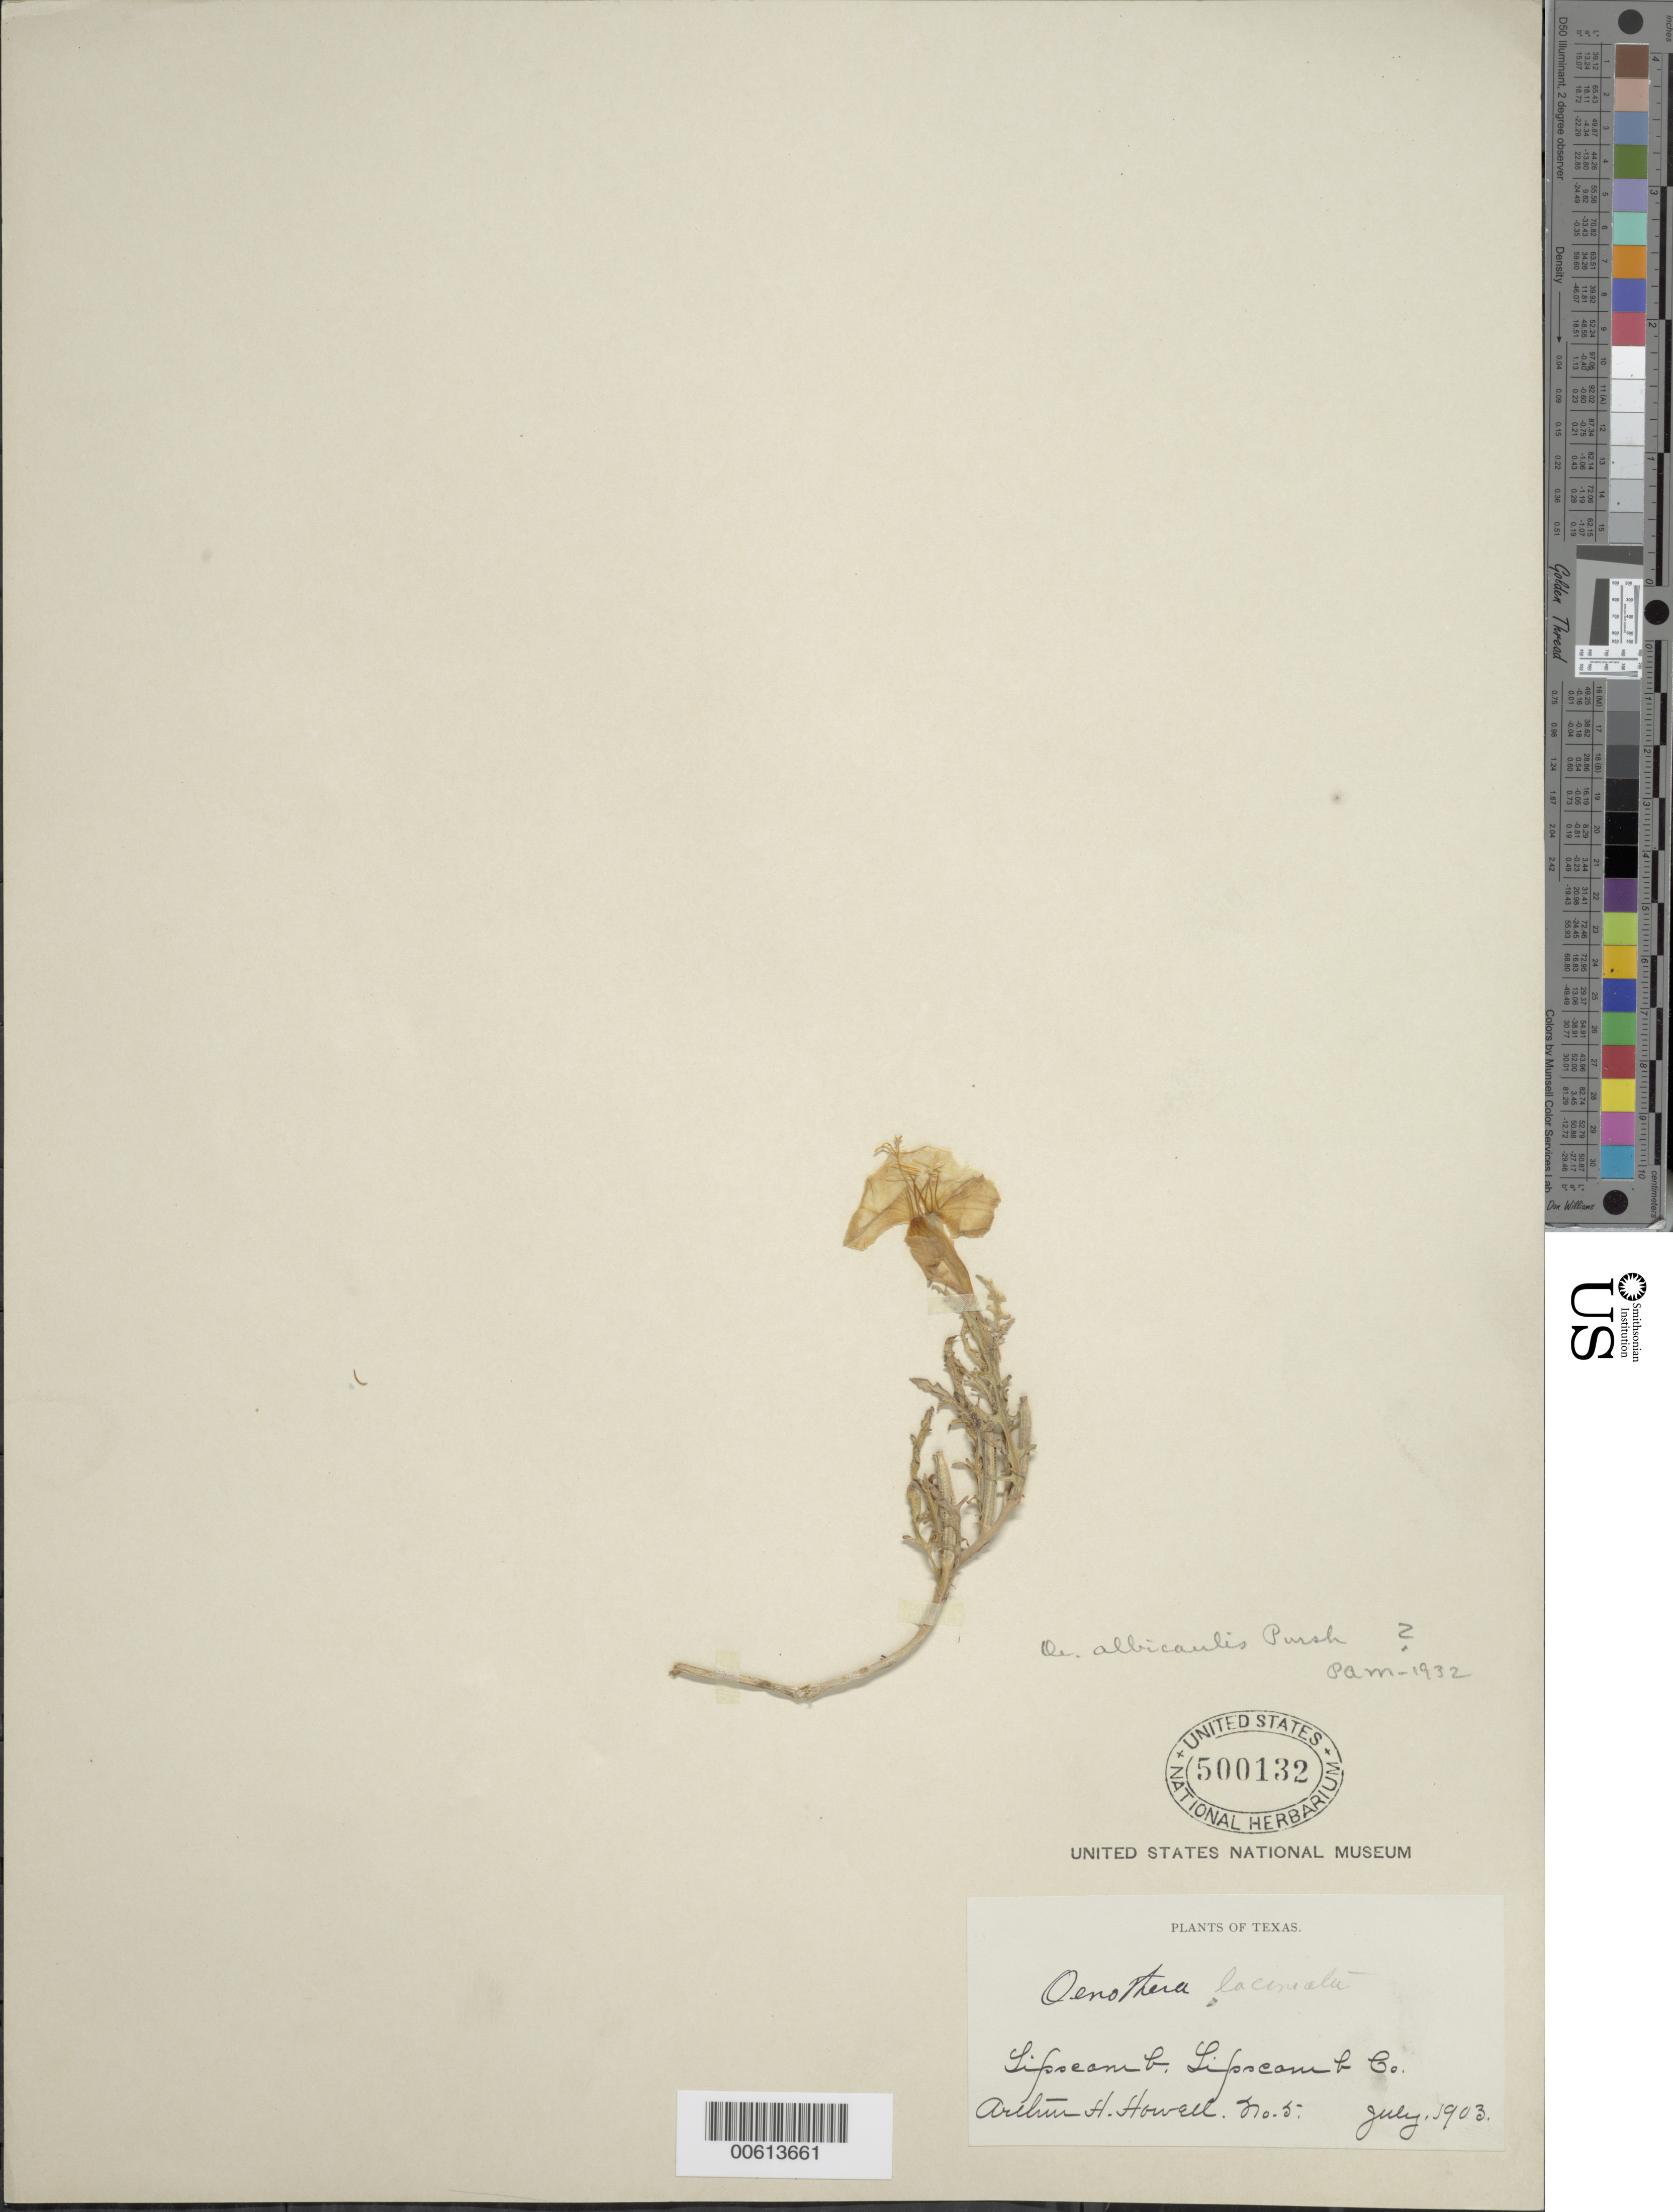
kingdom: Plantae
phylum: Tracheophyta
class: Magnoliopsida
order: Myrtales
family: Onagraceae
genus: Oenothera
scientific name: Oenothera albicaulis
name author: Pursh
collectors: A. H. Howell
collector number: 5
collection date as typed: Jul 1903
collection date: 1903-07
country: United States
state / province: Texas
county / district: Lipscomb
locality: Lipscomb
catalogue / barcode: US 500132